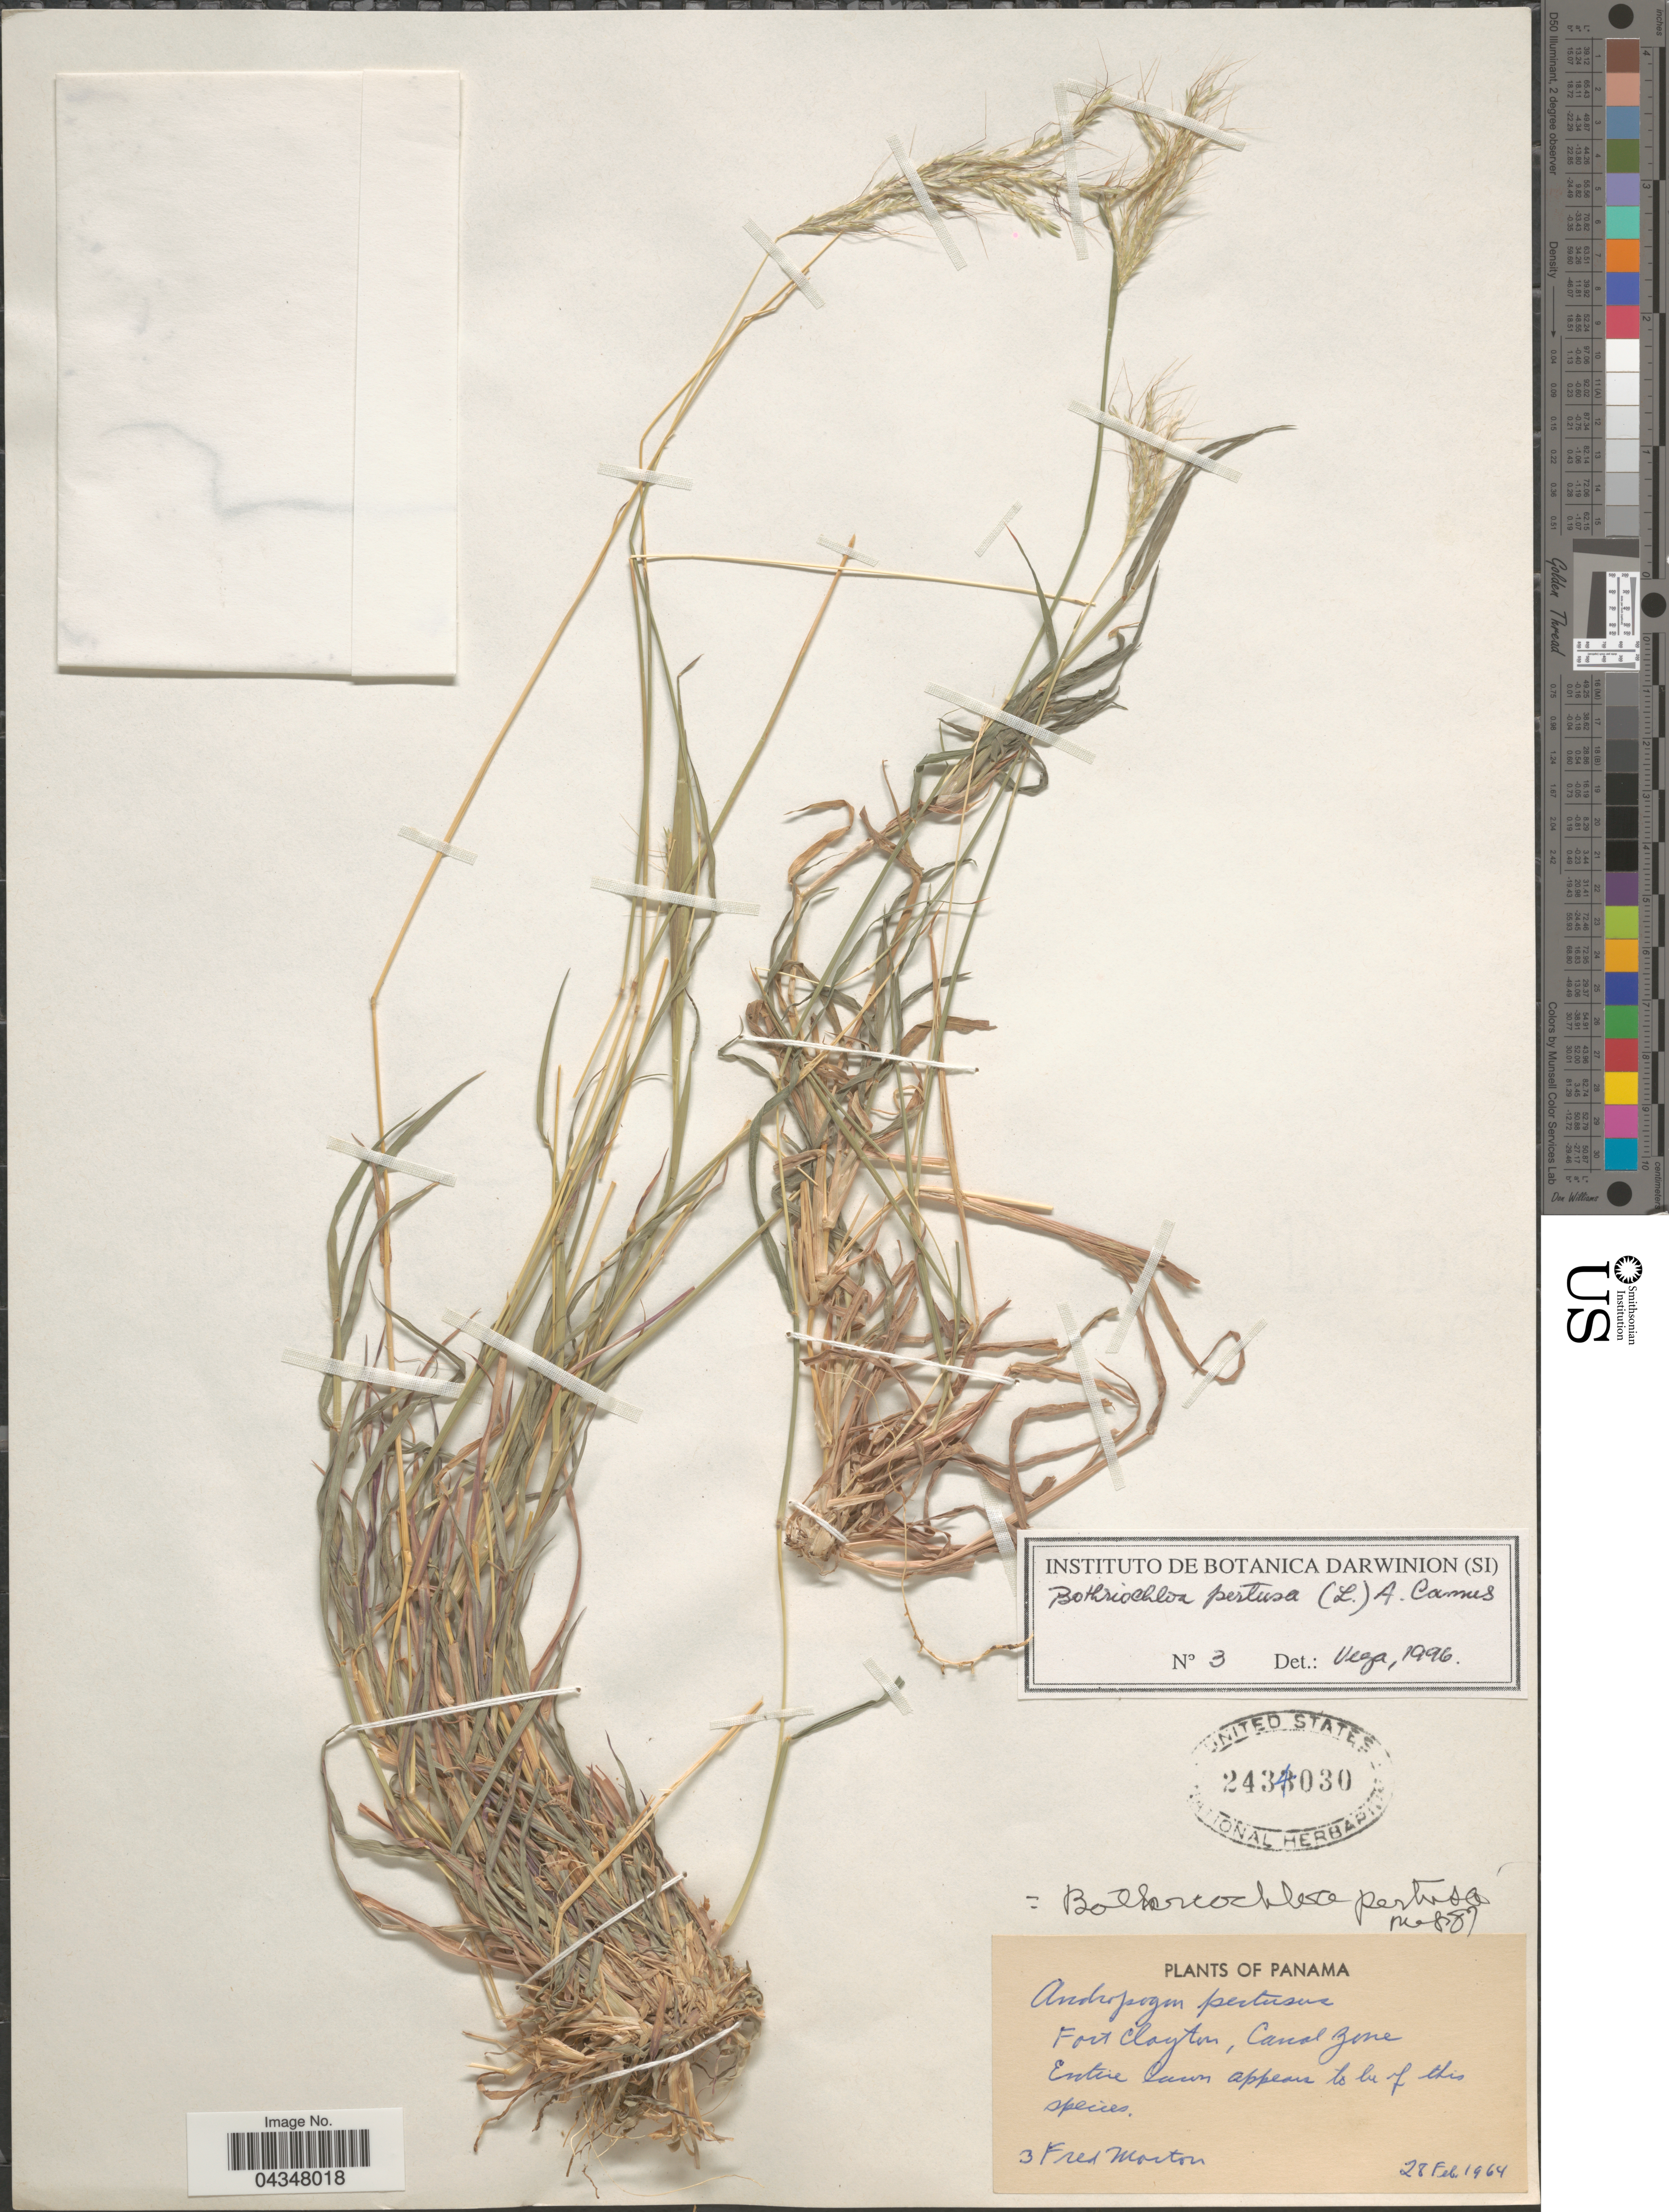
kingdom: Plantae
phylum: Tracheophyta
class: Liliopsida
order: Poales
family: Poaceae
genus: Bothriochloa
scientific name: Bothriochloa pertusa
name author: (L.) A. Camus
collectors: F. Morton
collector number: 3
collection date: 1964-02-28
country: Panama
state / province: Colón / Panamá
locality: Fort Clayton, Canal Zone.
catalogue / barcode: US 2434030